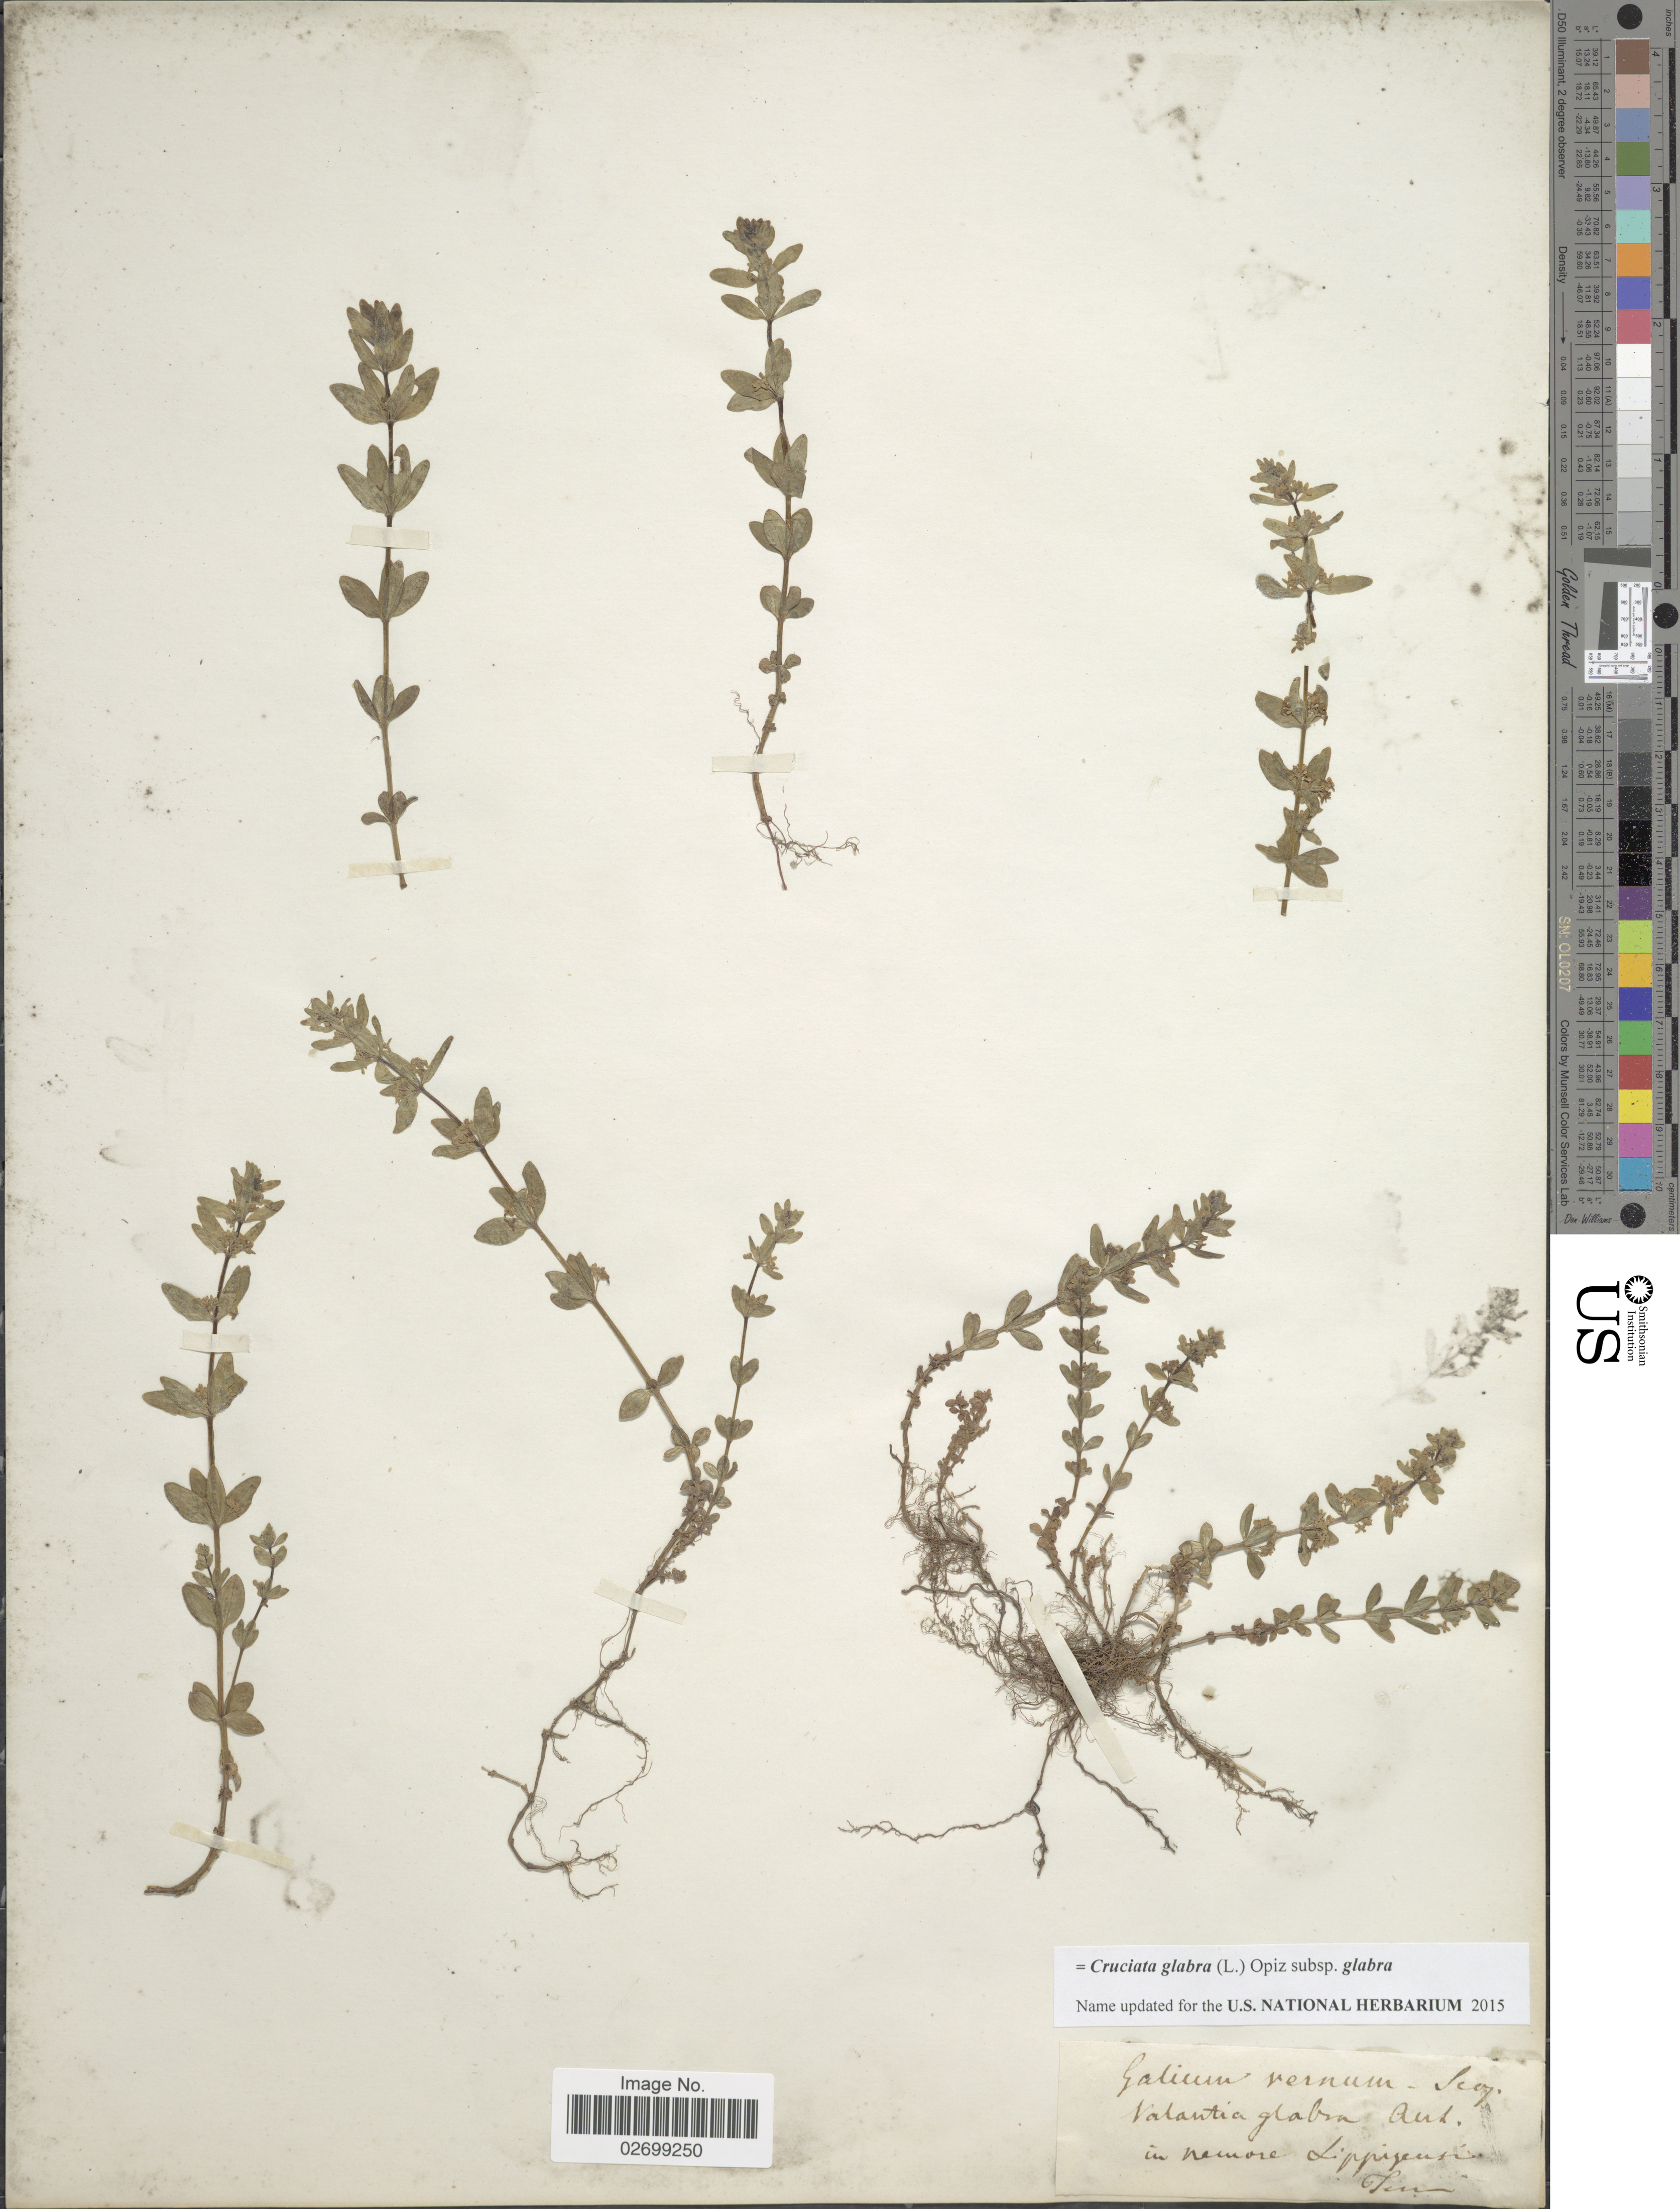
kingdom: Plantae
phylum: Tracheophyta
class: Magnoliopsida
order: Gentianales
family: Rubiaceae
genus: Cruciata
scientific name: Cruciata glabra subsp. glabra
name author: (L.) Opiz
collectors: -- Ten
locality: In nemore Lippiquti [interpreted]